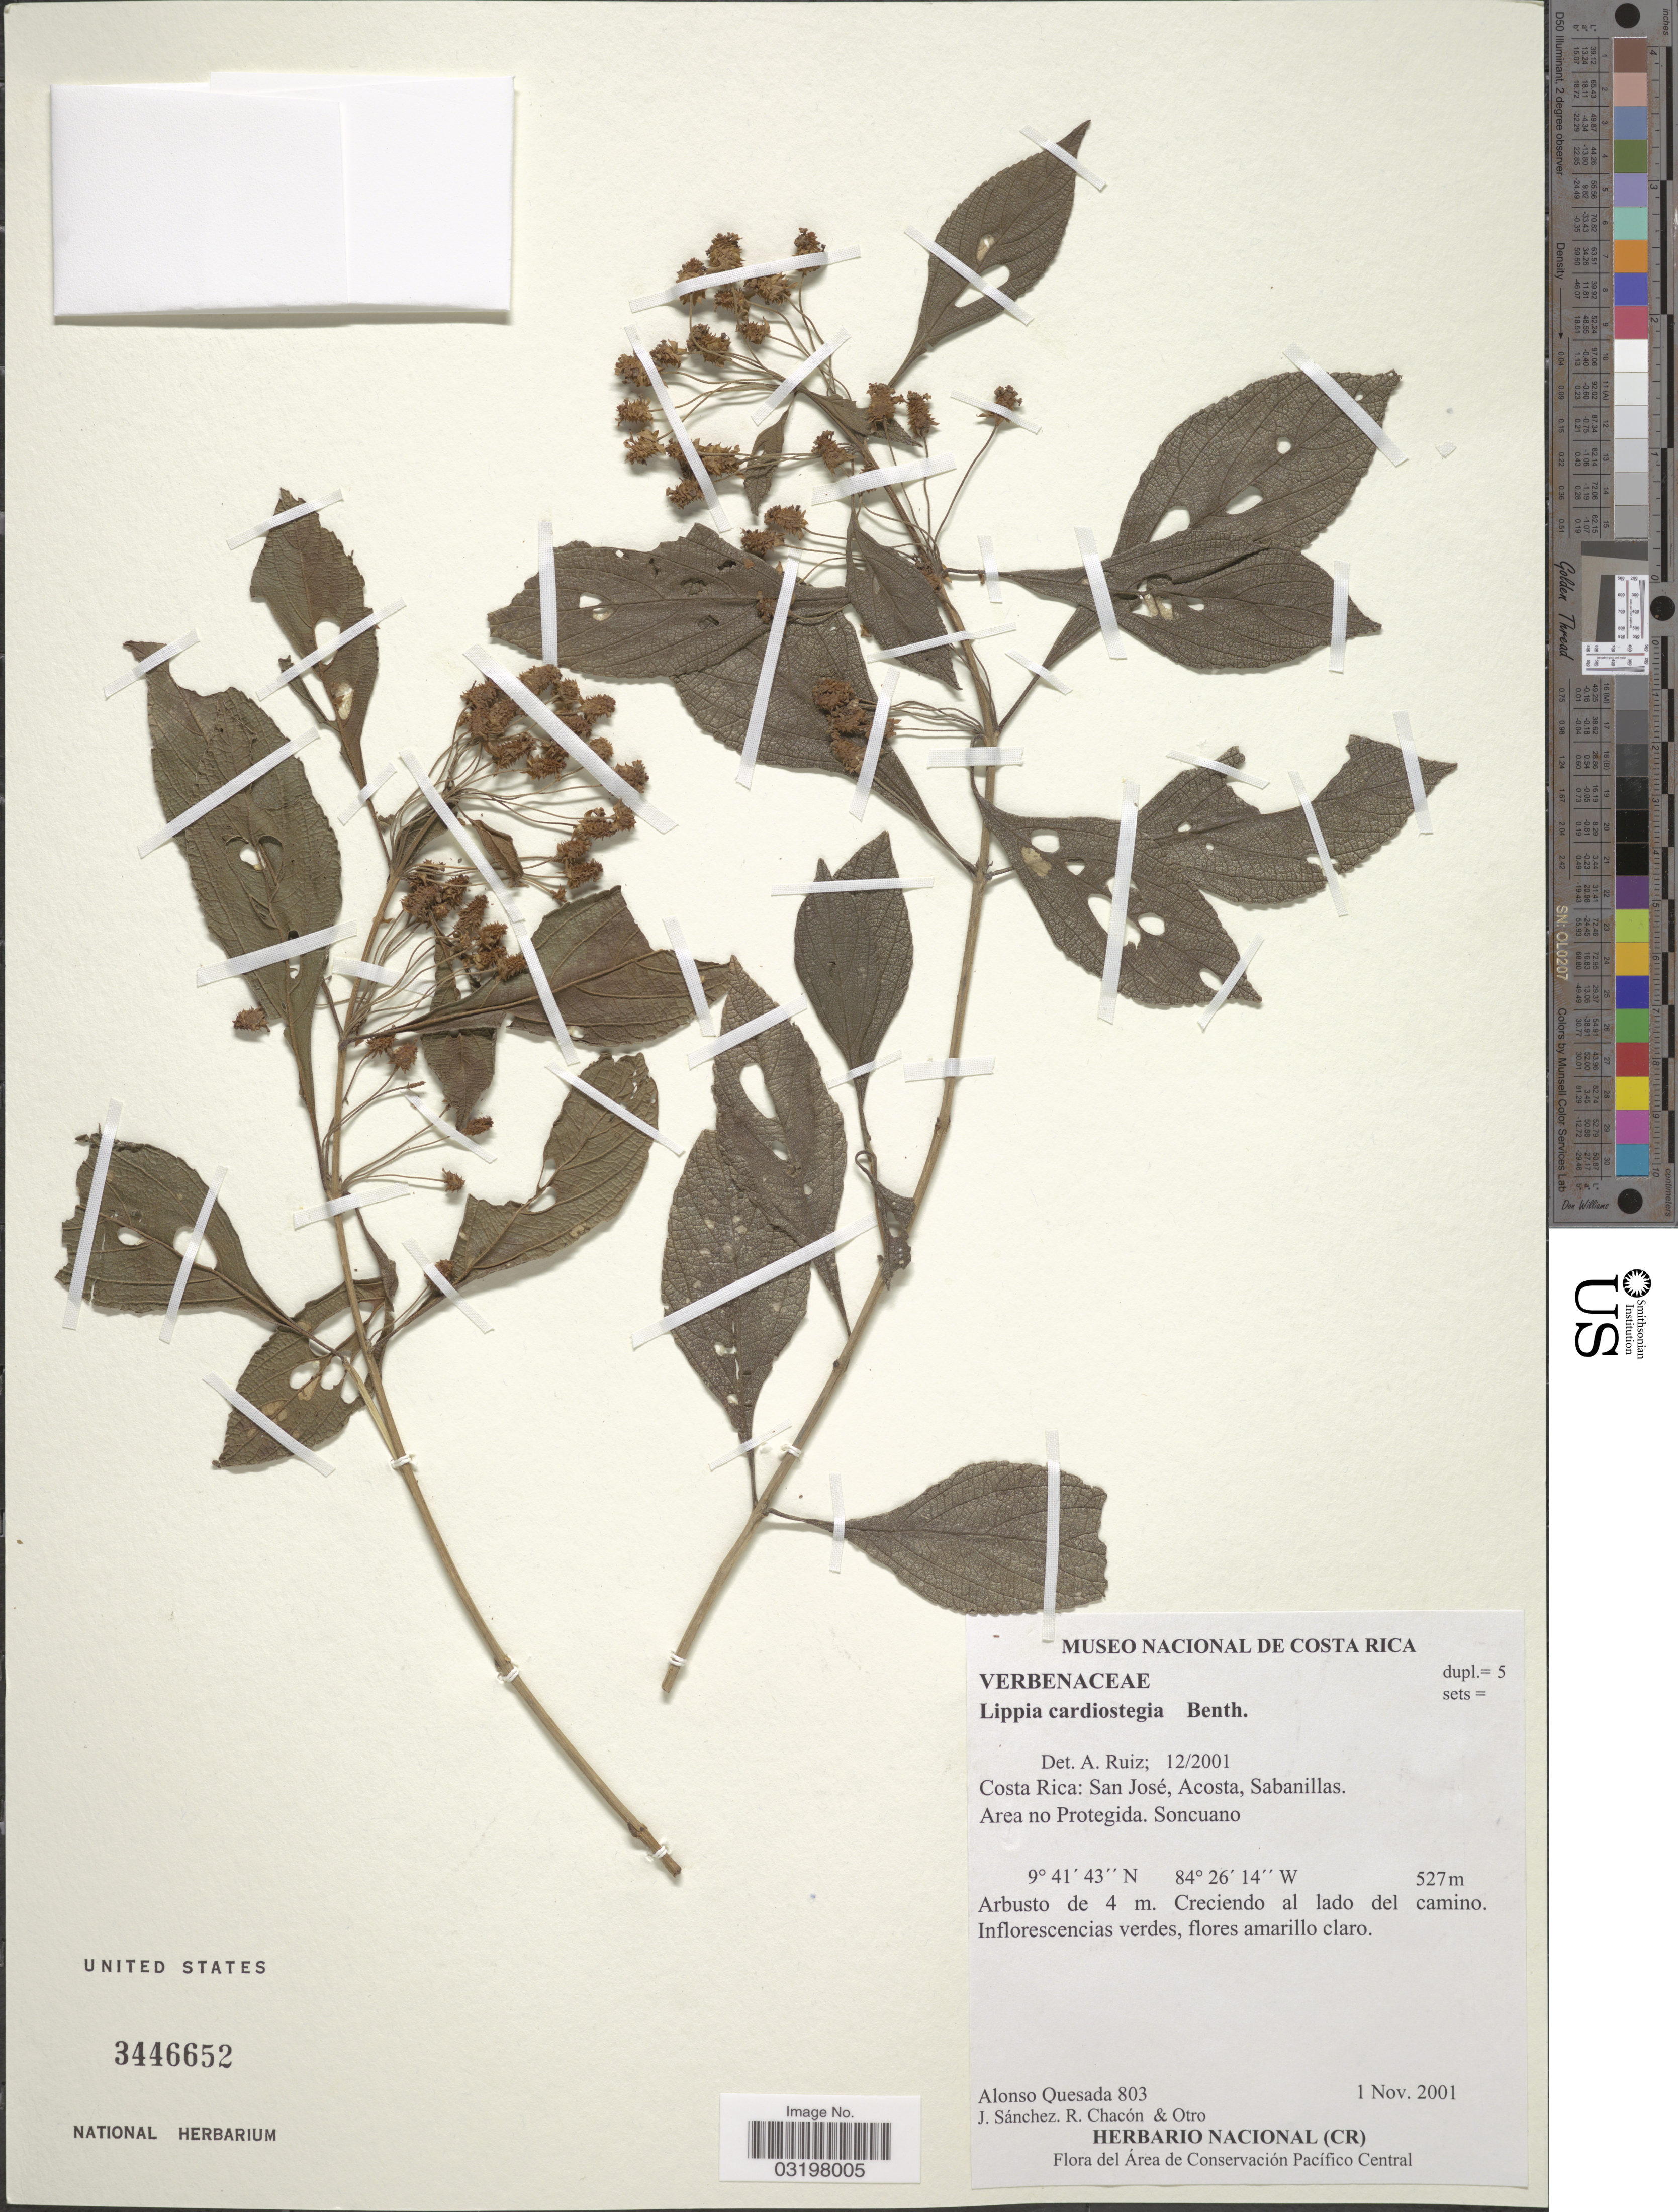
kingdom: Plantae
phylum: Tracheophyta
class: Magnoliopsida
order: Lamiales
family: Verbenaceae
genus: Lippia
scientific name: Lippia cardiostegia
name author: Benth.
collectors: A. Quesada, J. Sánchez, R. Chacón & et al.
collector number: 803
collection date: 2001-11-01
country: Costa Rica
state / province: San José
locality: San José, Acosta, Sabanillas. Area no Protegida. Soncuano.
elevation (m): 527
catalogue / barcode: US 3446652